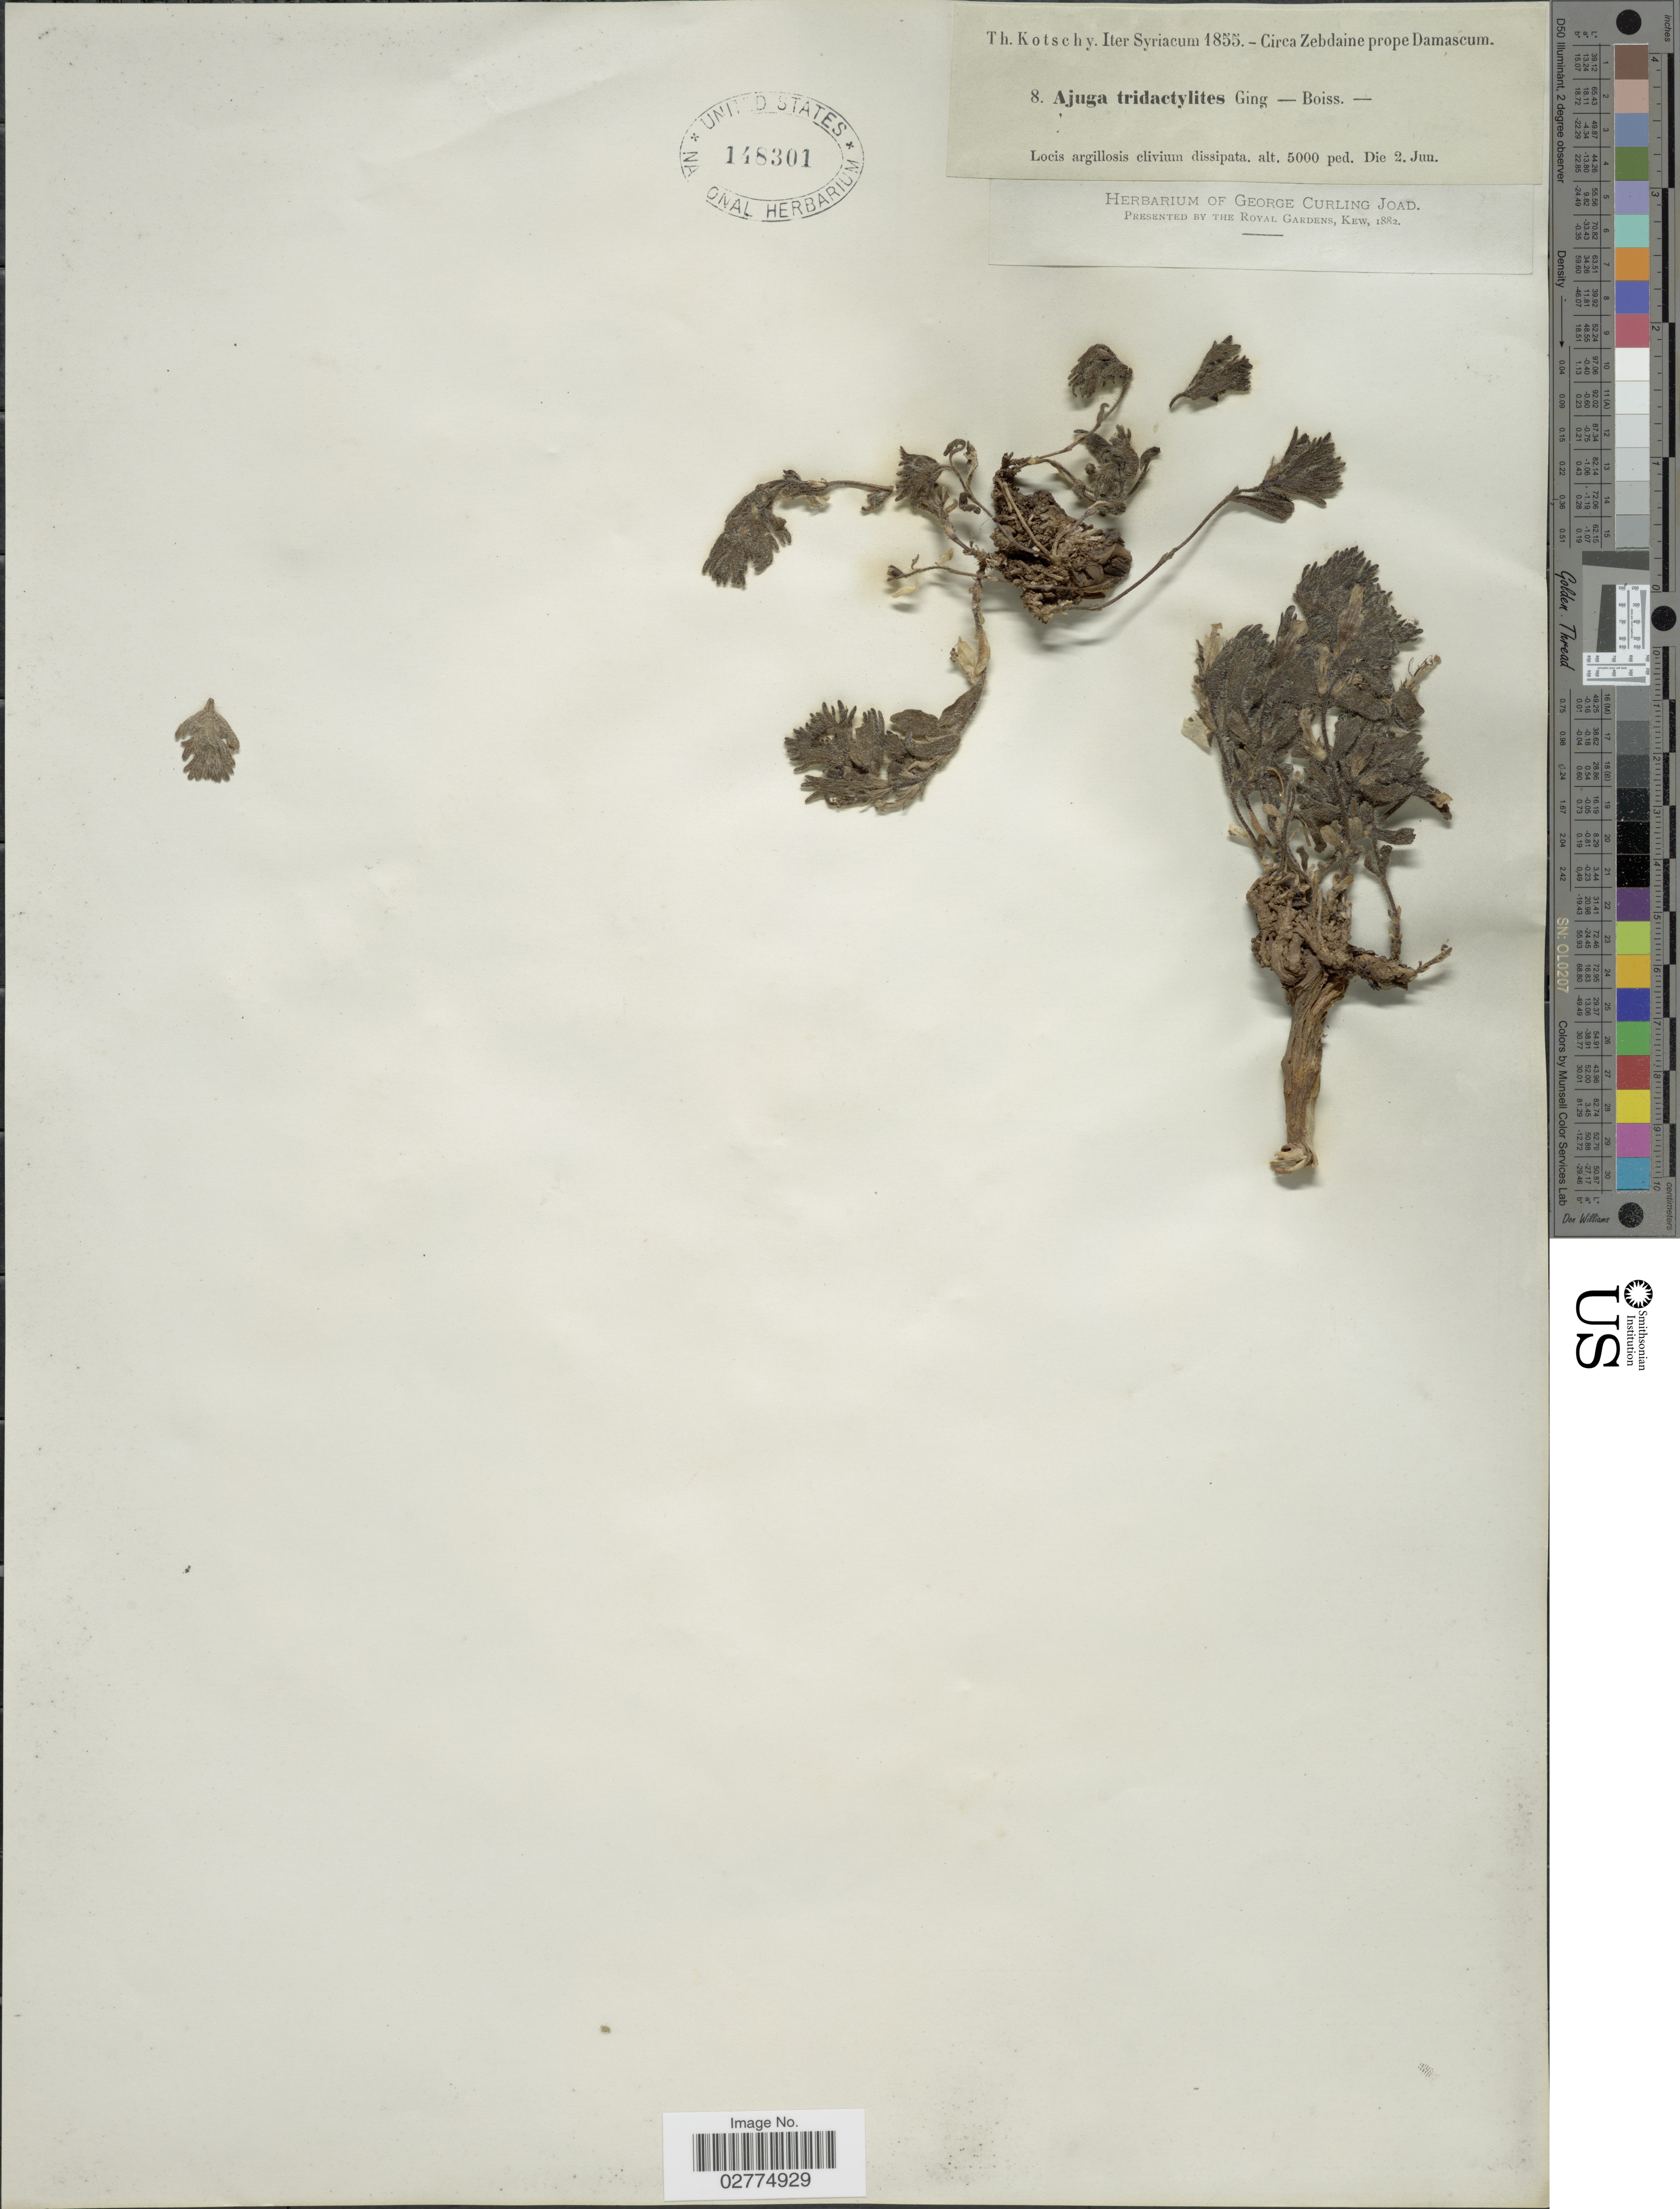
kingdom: Plantae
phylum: Tracheophyta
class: Magnoliopsida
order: Lamiales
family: Lamiaceae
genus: Ajuga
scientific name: Ajuga tridactylites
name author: Ging. ex Benth.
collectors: K. G. Kotschy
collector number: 8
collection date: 1855-06-02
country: Syria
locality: Circa Zebdaine prope Damascum. Locis argillosis clivium dissipata.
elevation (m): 1524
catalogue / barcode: US 148301